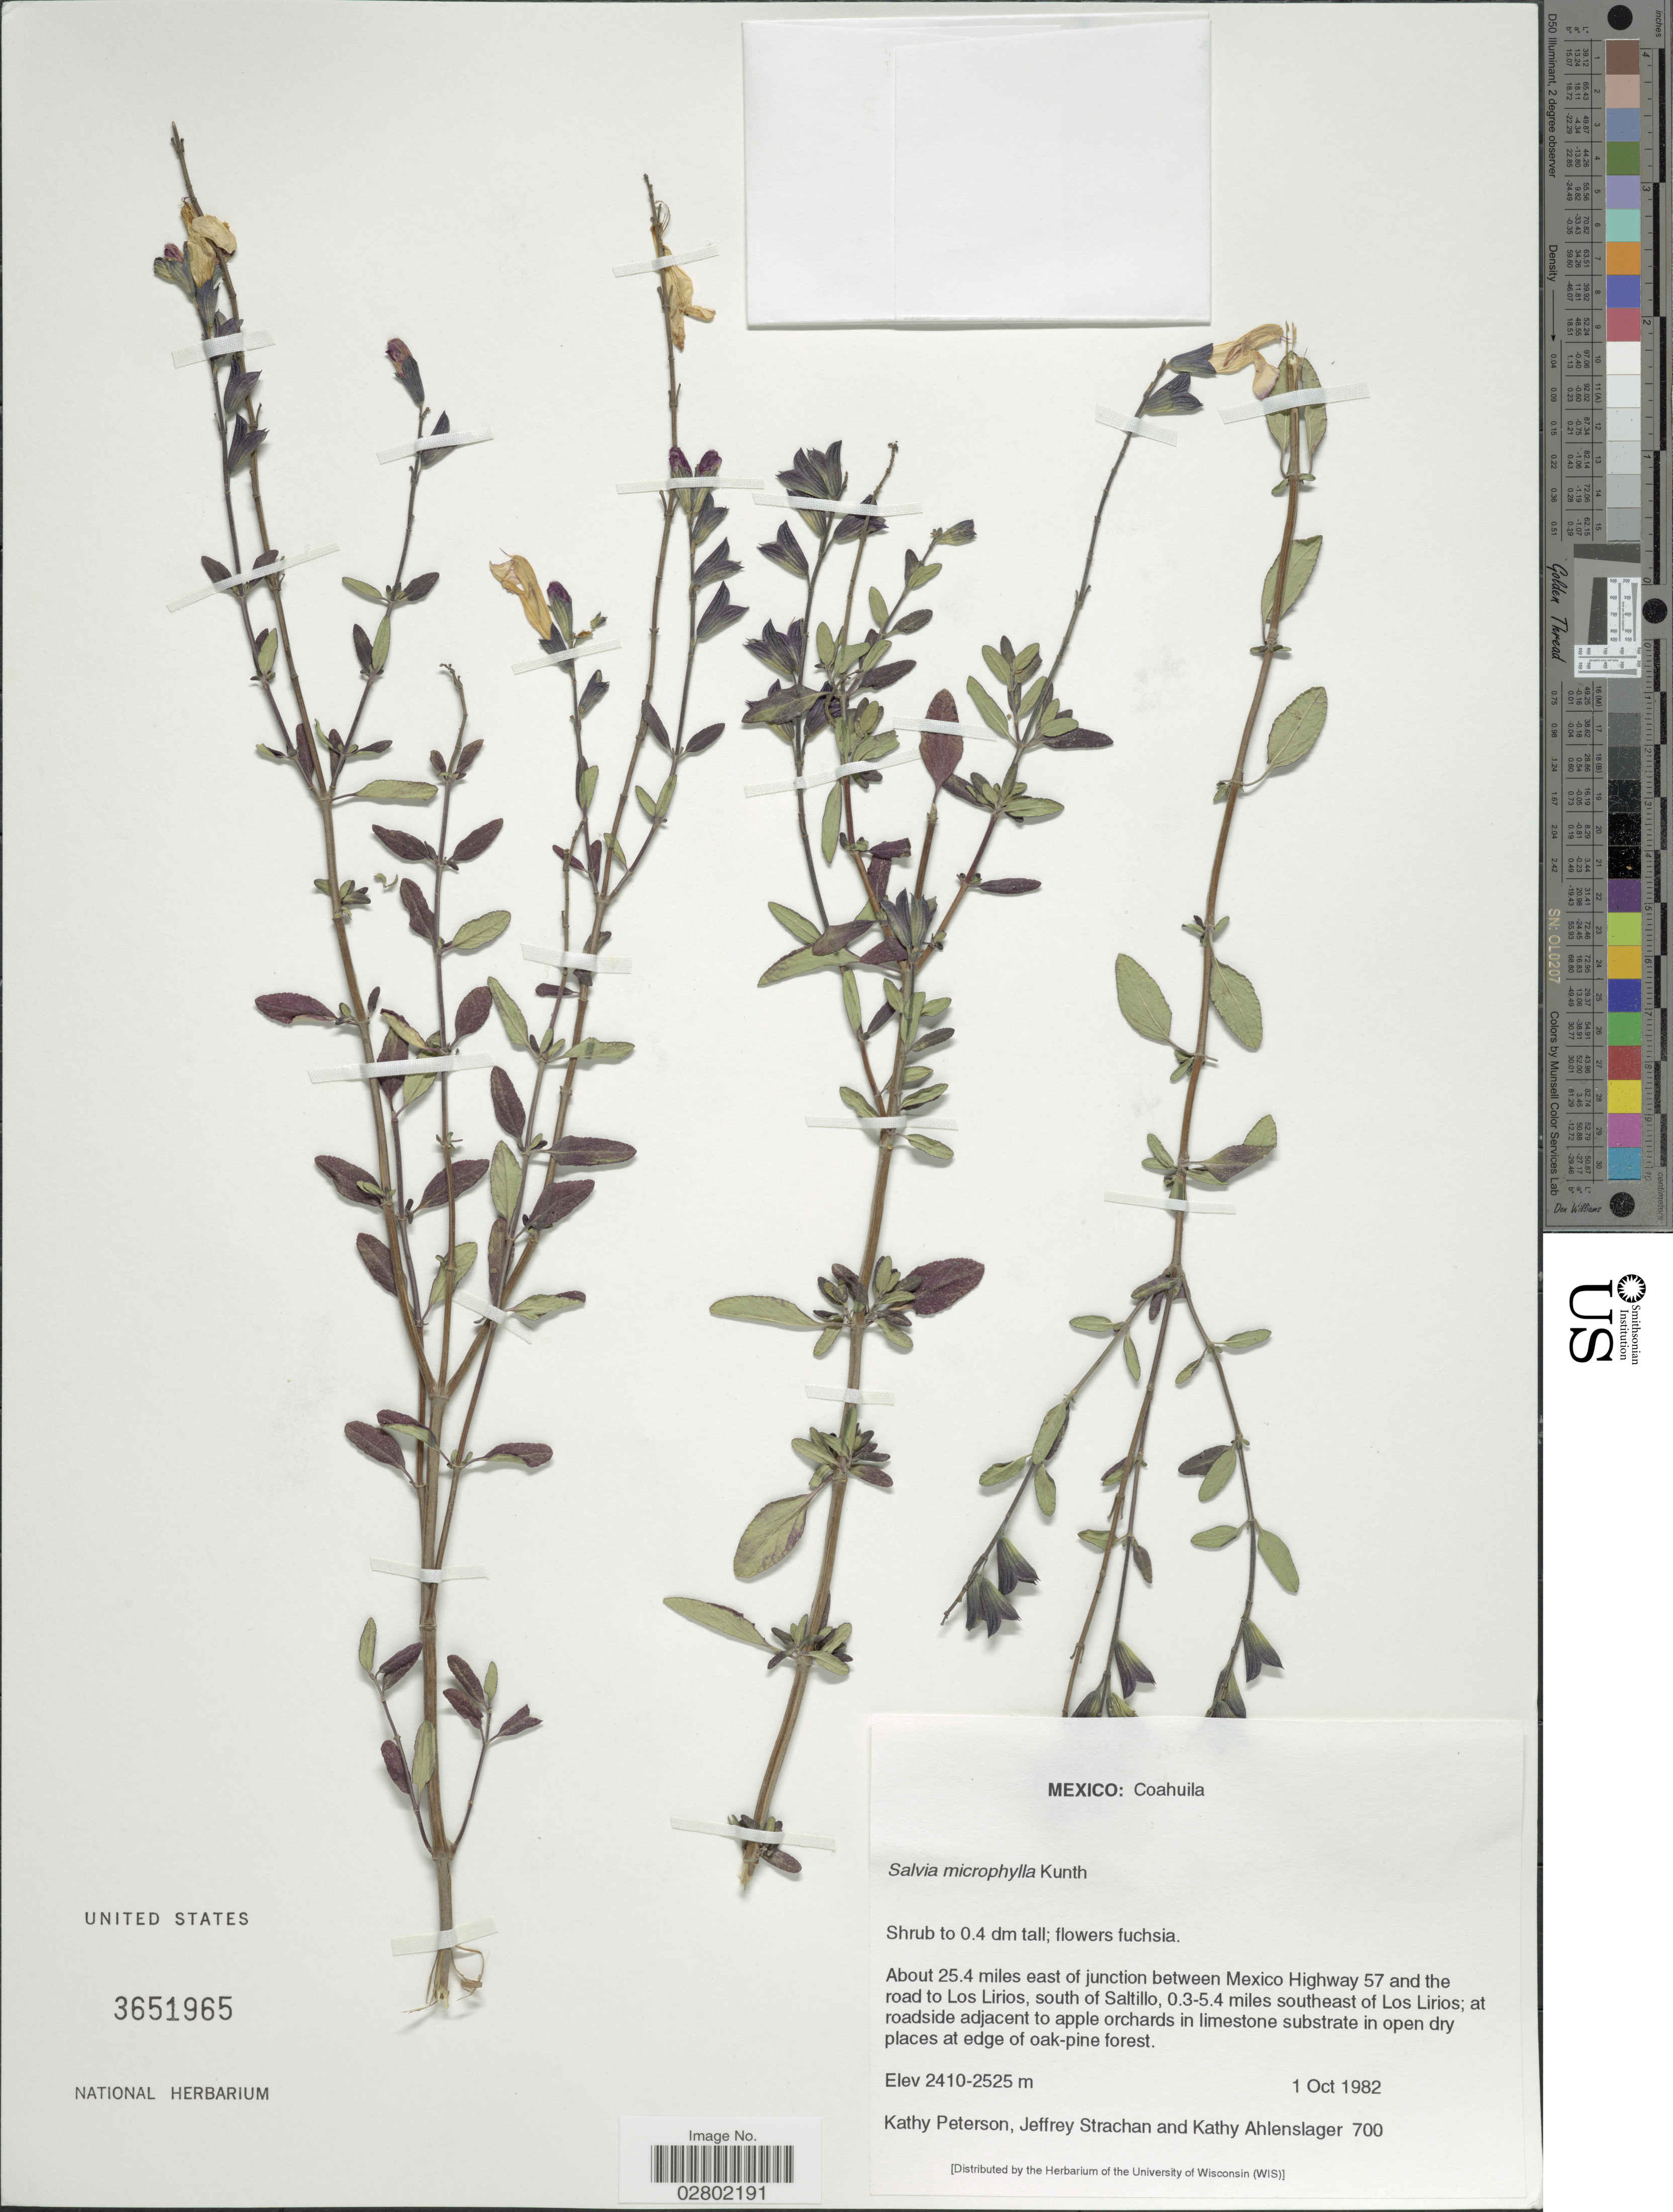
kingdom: Plantae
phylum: Tracheophyta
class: Magnoliopsida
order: Lamiales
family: Lamiaceae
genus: Salvia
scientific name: Salvia microphylla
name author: Kunth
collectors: K. Peterson, J. Strachan & K. Ahlenslager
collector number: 700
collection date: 1982-10-01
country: Mexico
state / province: Coahuila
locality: About 25.4 miles east of junction between Mexico Highway 57 and the road to Los Lirios, south of Saltillo, 0.3-5.4 miles southeast of Los Lirios.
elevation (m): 2410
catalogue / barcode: US 3651965